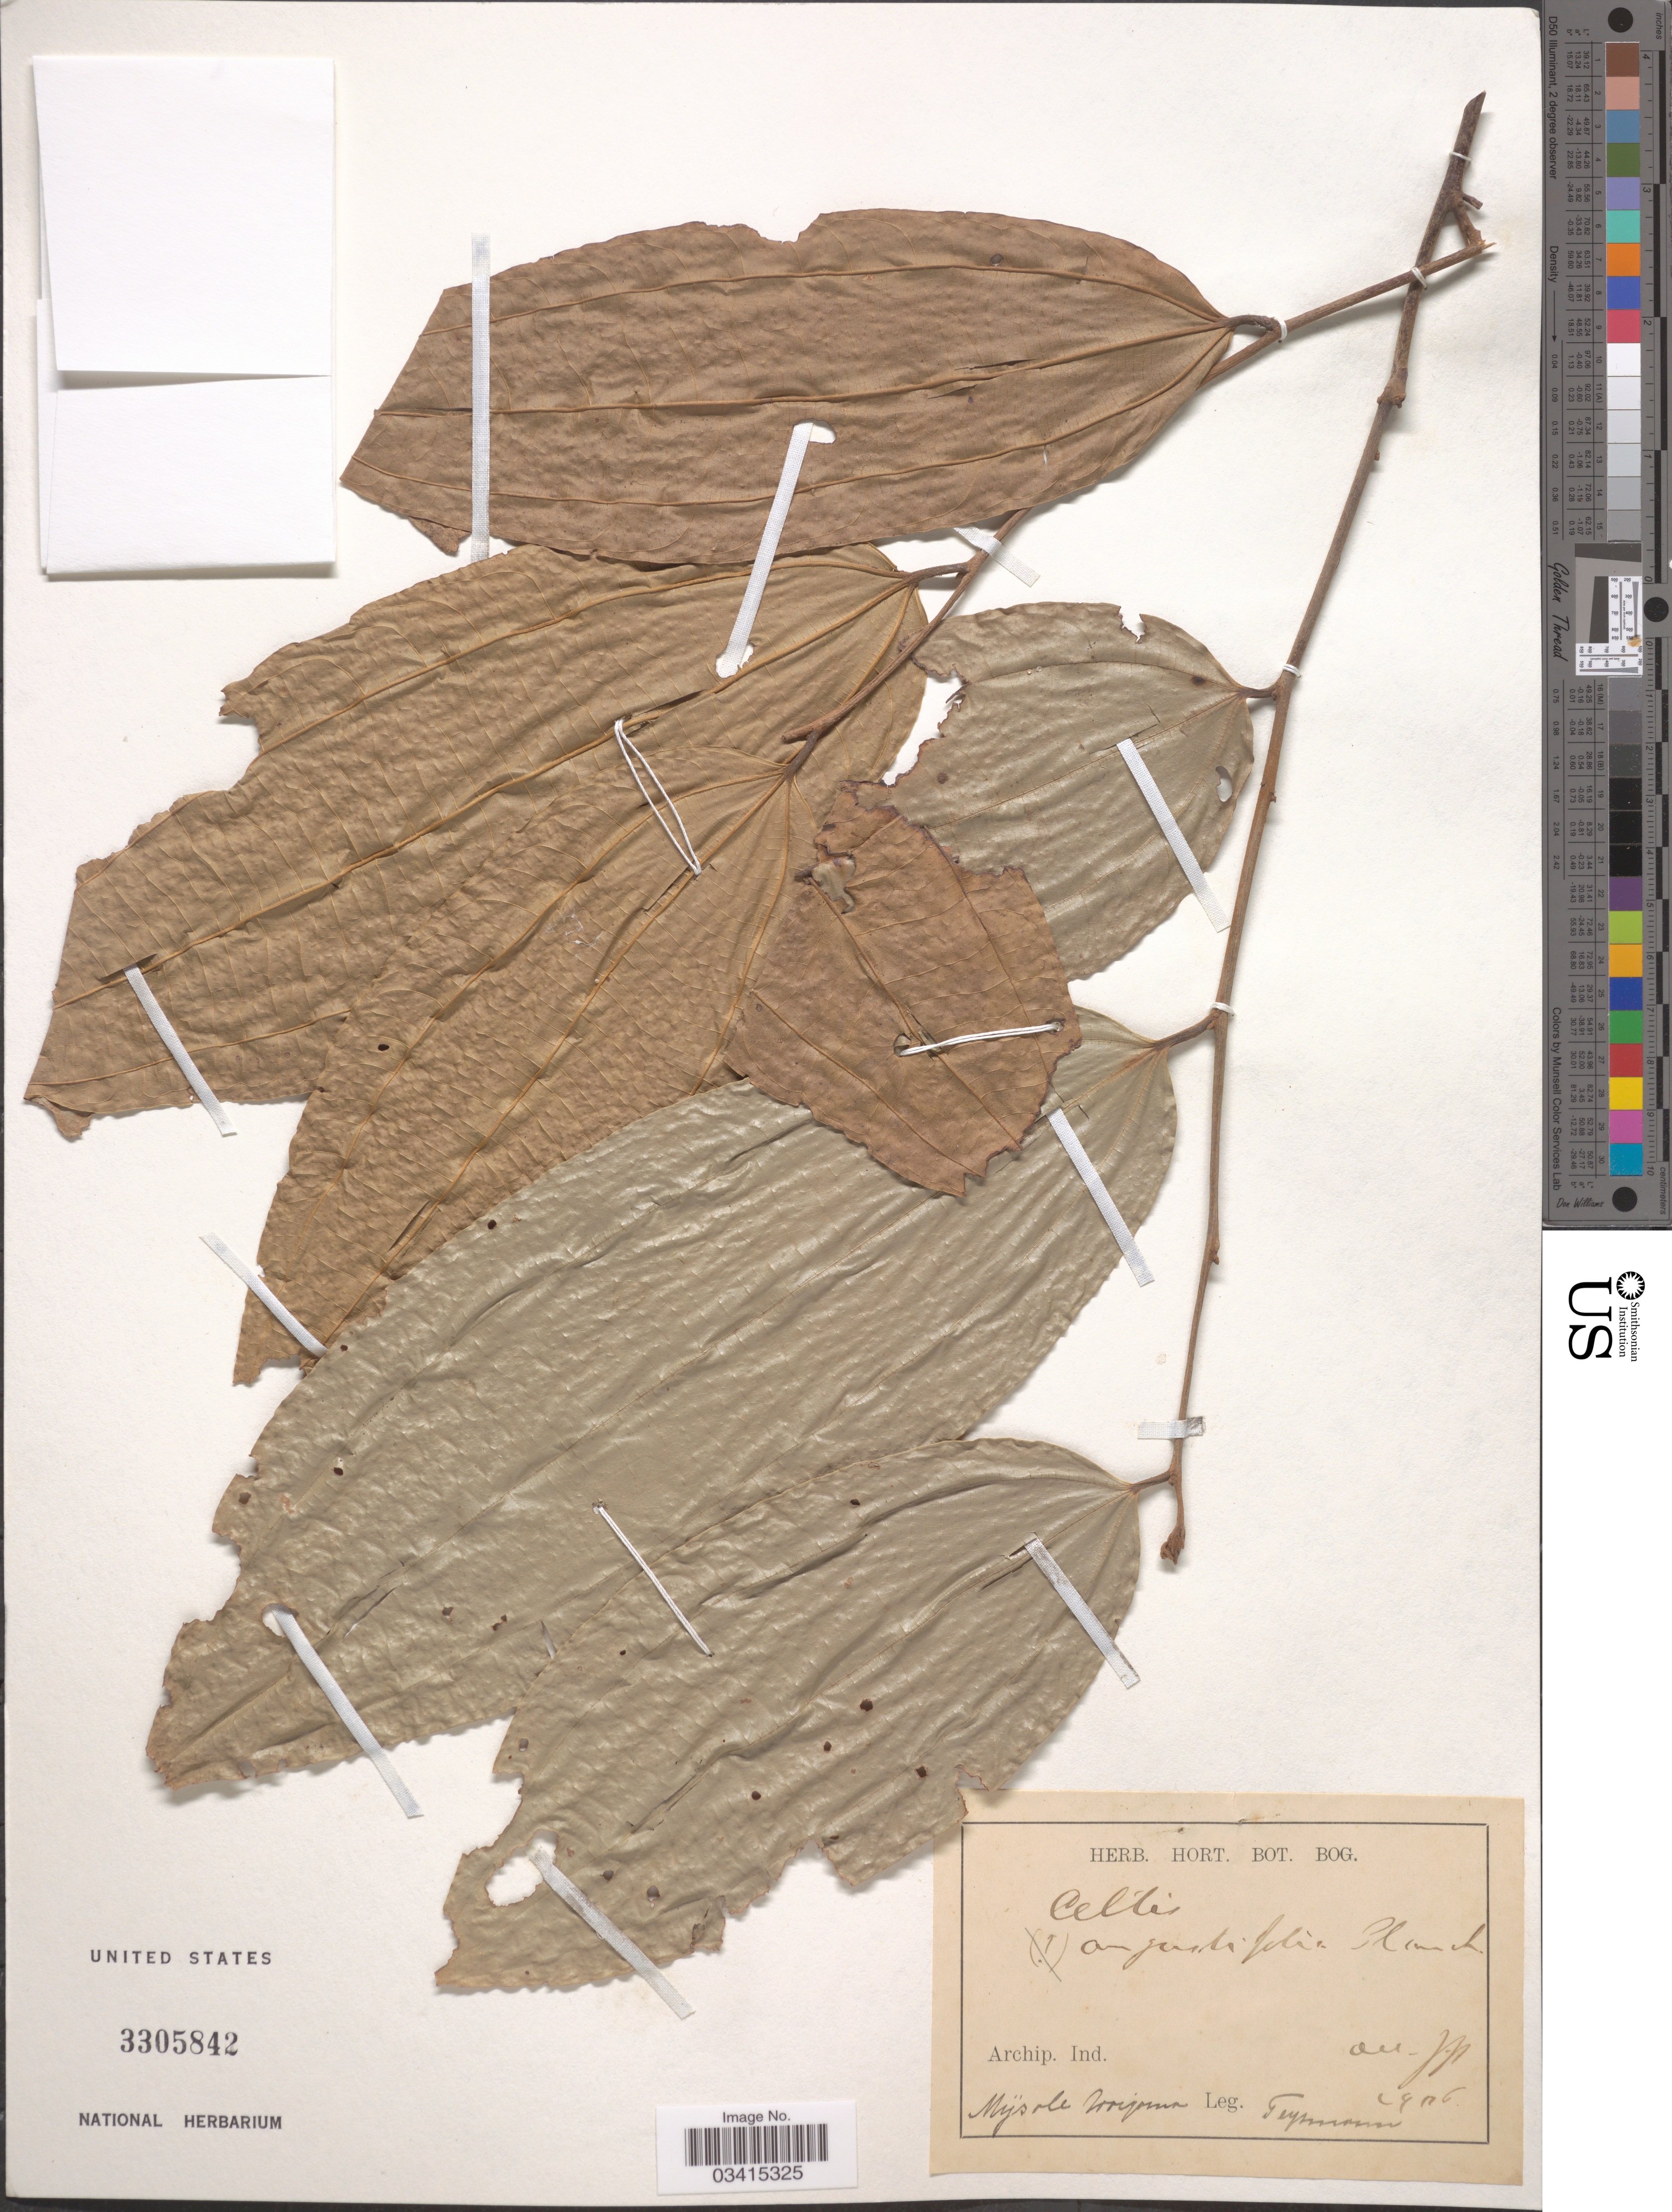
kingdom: Plantae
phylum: Tracheophyta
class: Magnoliopsida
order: Rosales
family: Cannabaceae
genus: Celtis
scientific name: Celtis angustifolia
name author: Lindl.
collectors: Teysmann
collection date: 1946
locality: Archip. Ind. Mijsole Noyoma. [interpreted]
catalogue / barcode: US 3305842